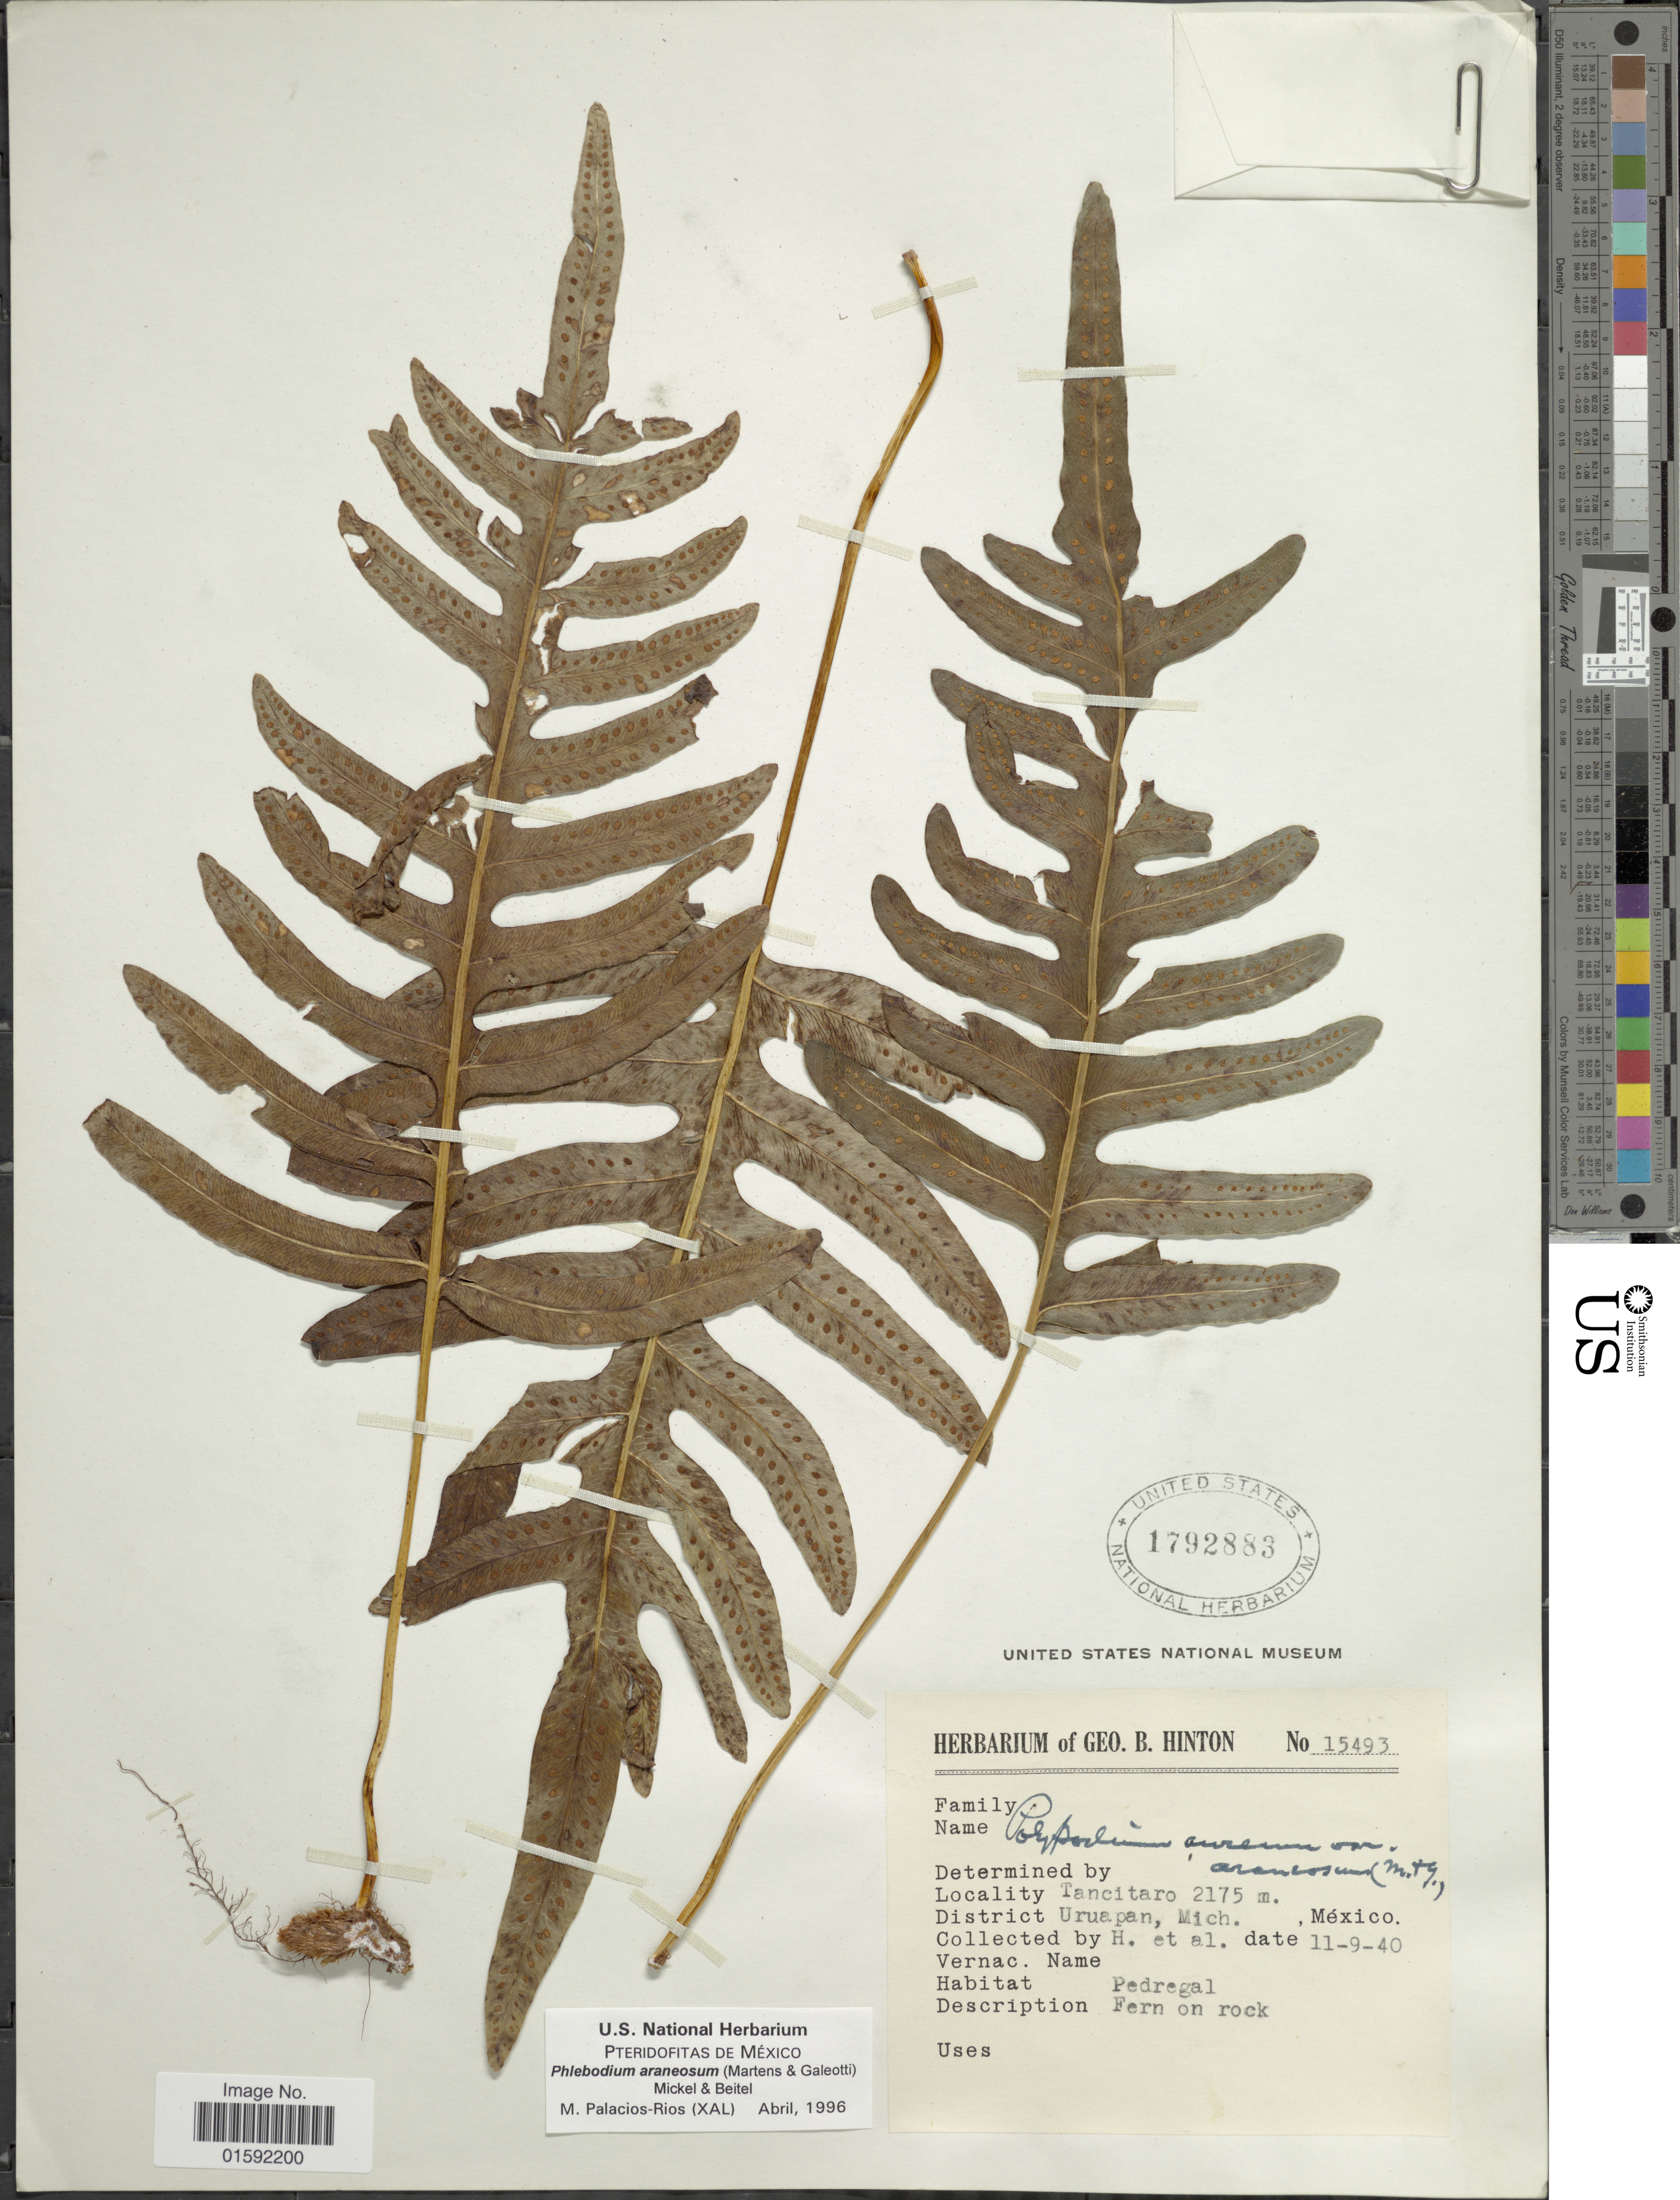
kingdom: Plantae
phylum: Tracheophyta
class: Polypodiopsida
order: Polypodiales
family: Polypodiaceae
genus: Phlebodium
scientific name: Phlebodium araneosum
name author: (M. Martens) Mickel & Beitel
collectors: G. B. Hinton & et al.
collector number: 15493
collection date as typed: Transcribed d/m/y: 11/9/40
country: Mexico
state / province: Michoacán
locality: Tancitaro, Uruapan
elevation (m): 2175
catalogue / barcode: US 1792883